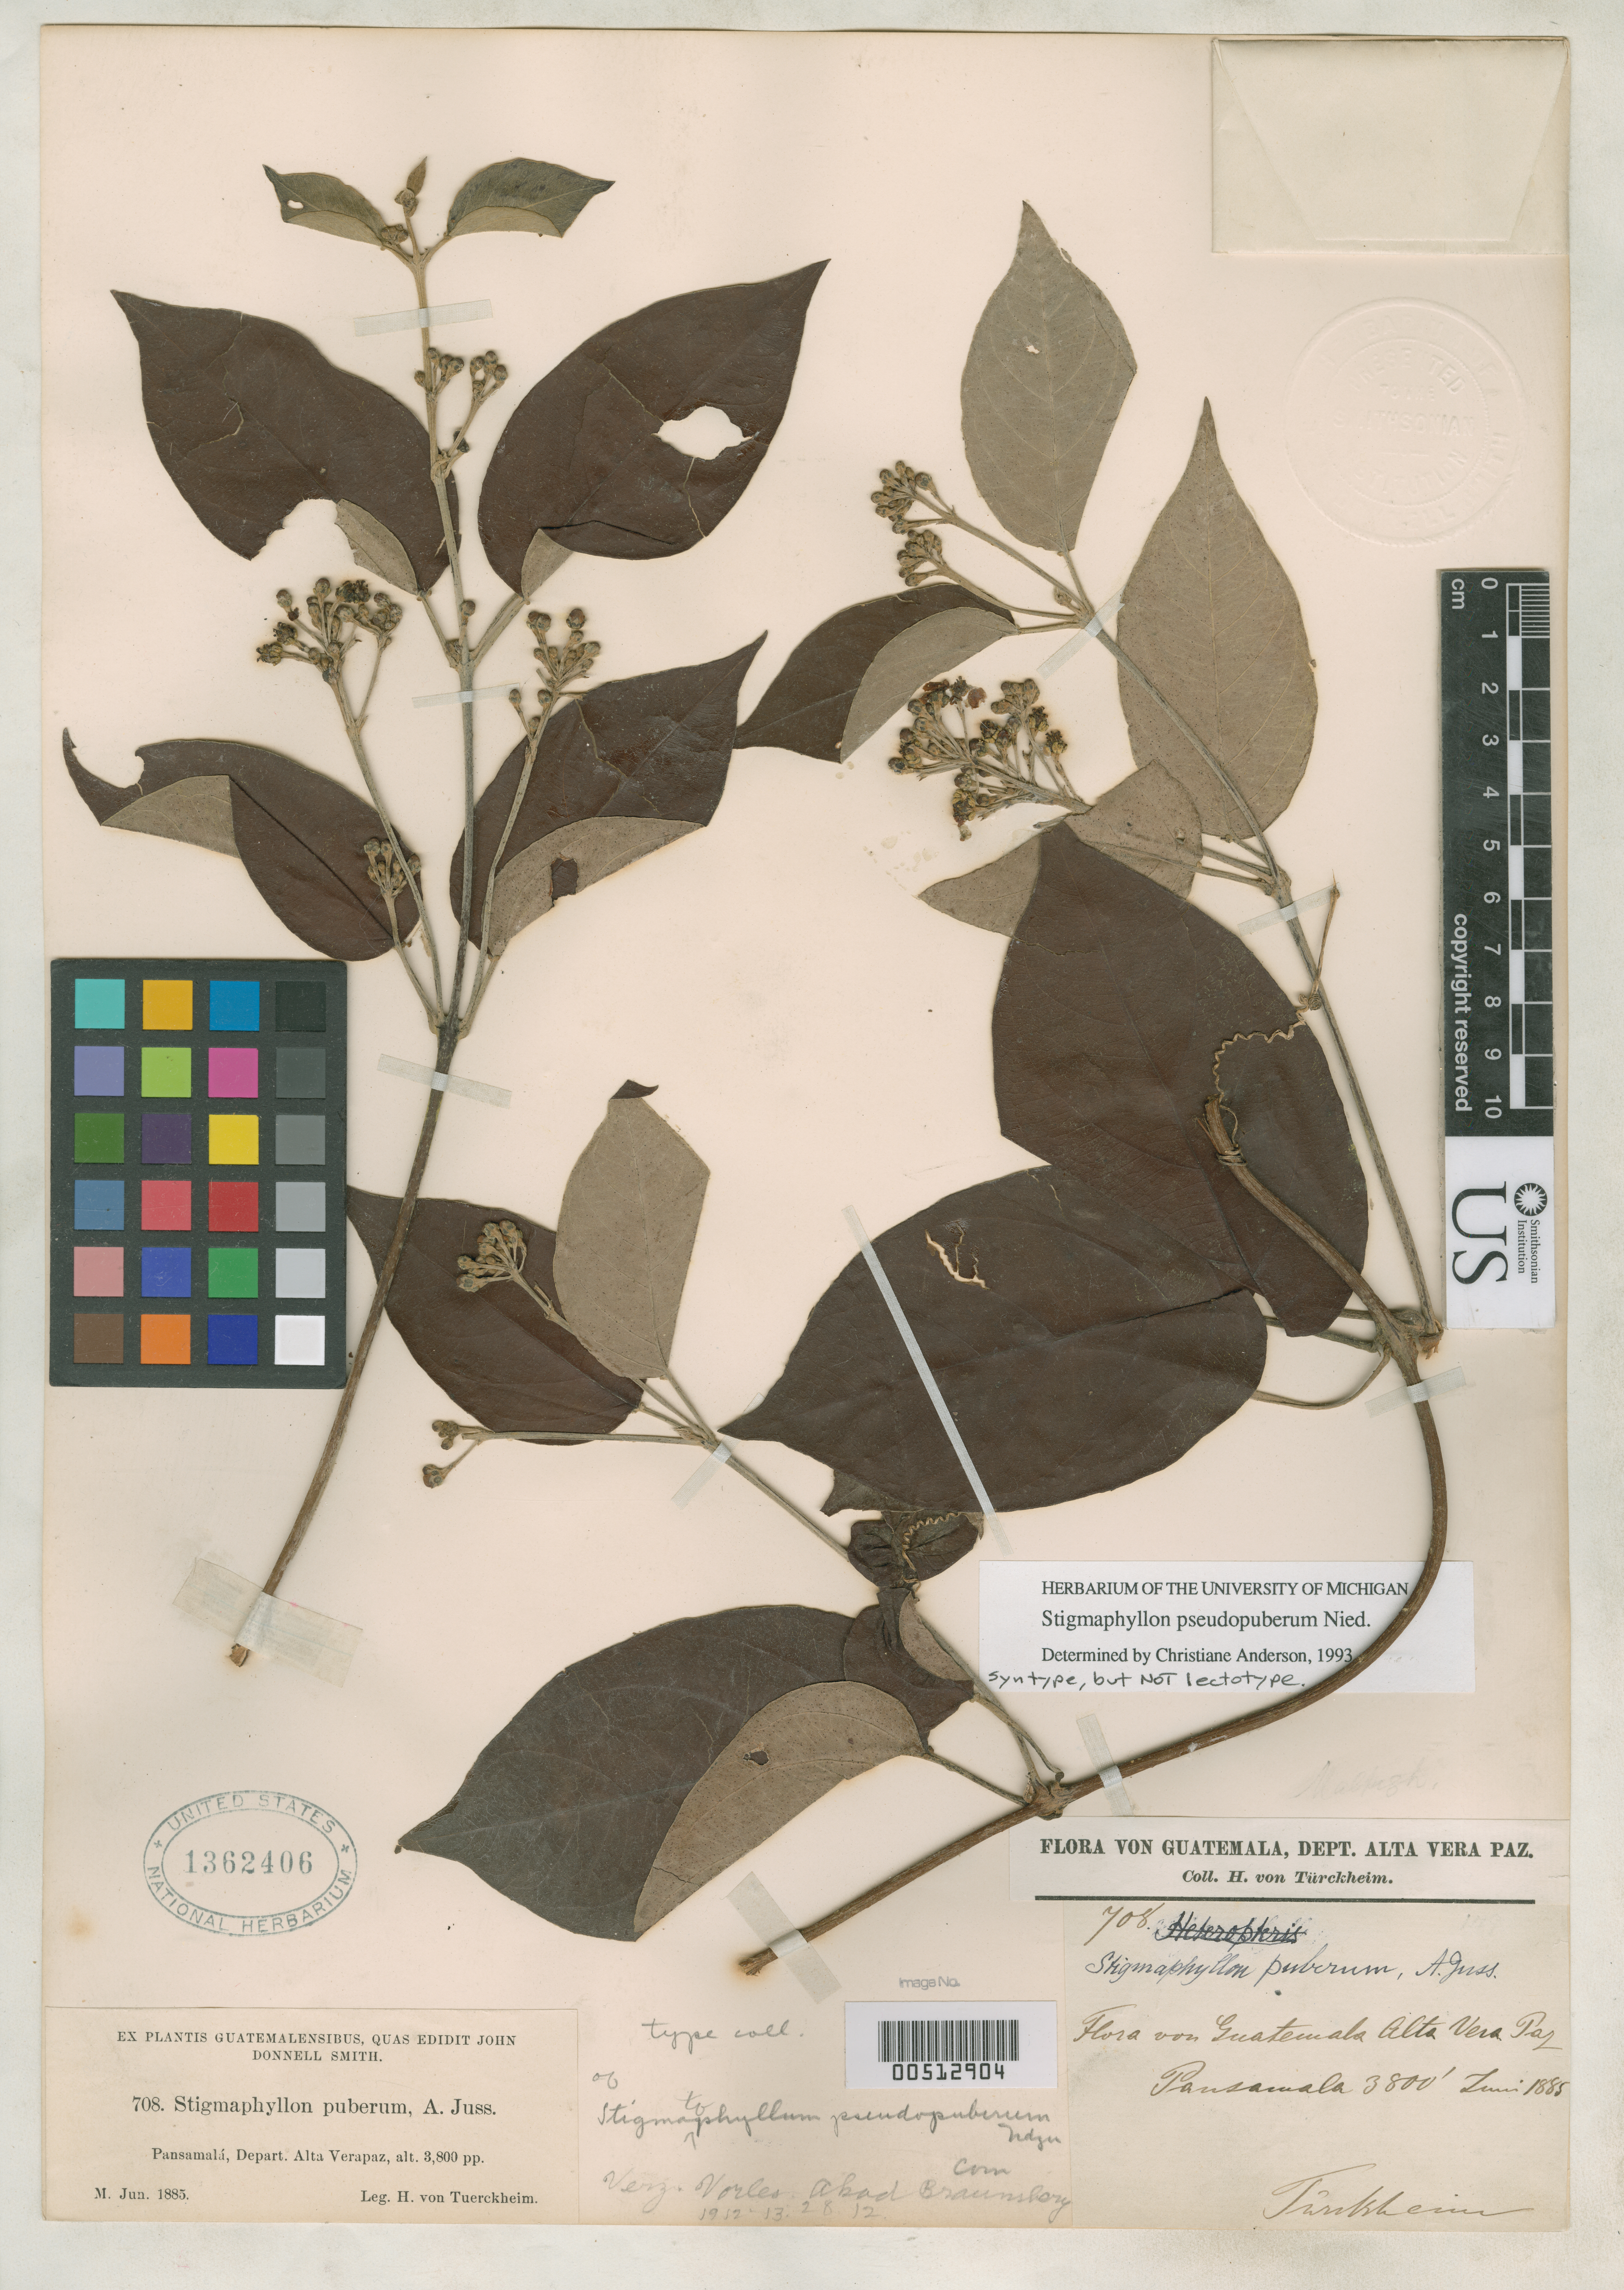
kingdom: Plantae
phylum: Tracheophyta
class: Magnoliopsida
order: Malpighiales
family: Malpighiaceae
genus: Stigmaphyllon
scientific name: Stigmaphyllon pseudopuberum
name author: Nied.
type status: Syntype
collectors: H. von Türckheim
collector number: J.D.S. 708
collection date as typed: Jun 1885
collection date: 1885-06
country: Guatemala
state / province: Alta Verapaz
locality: Pansamalá.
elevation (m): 1158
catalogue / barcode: US 1362406